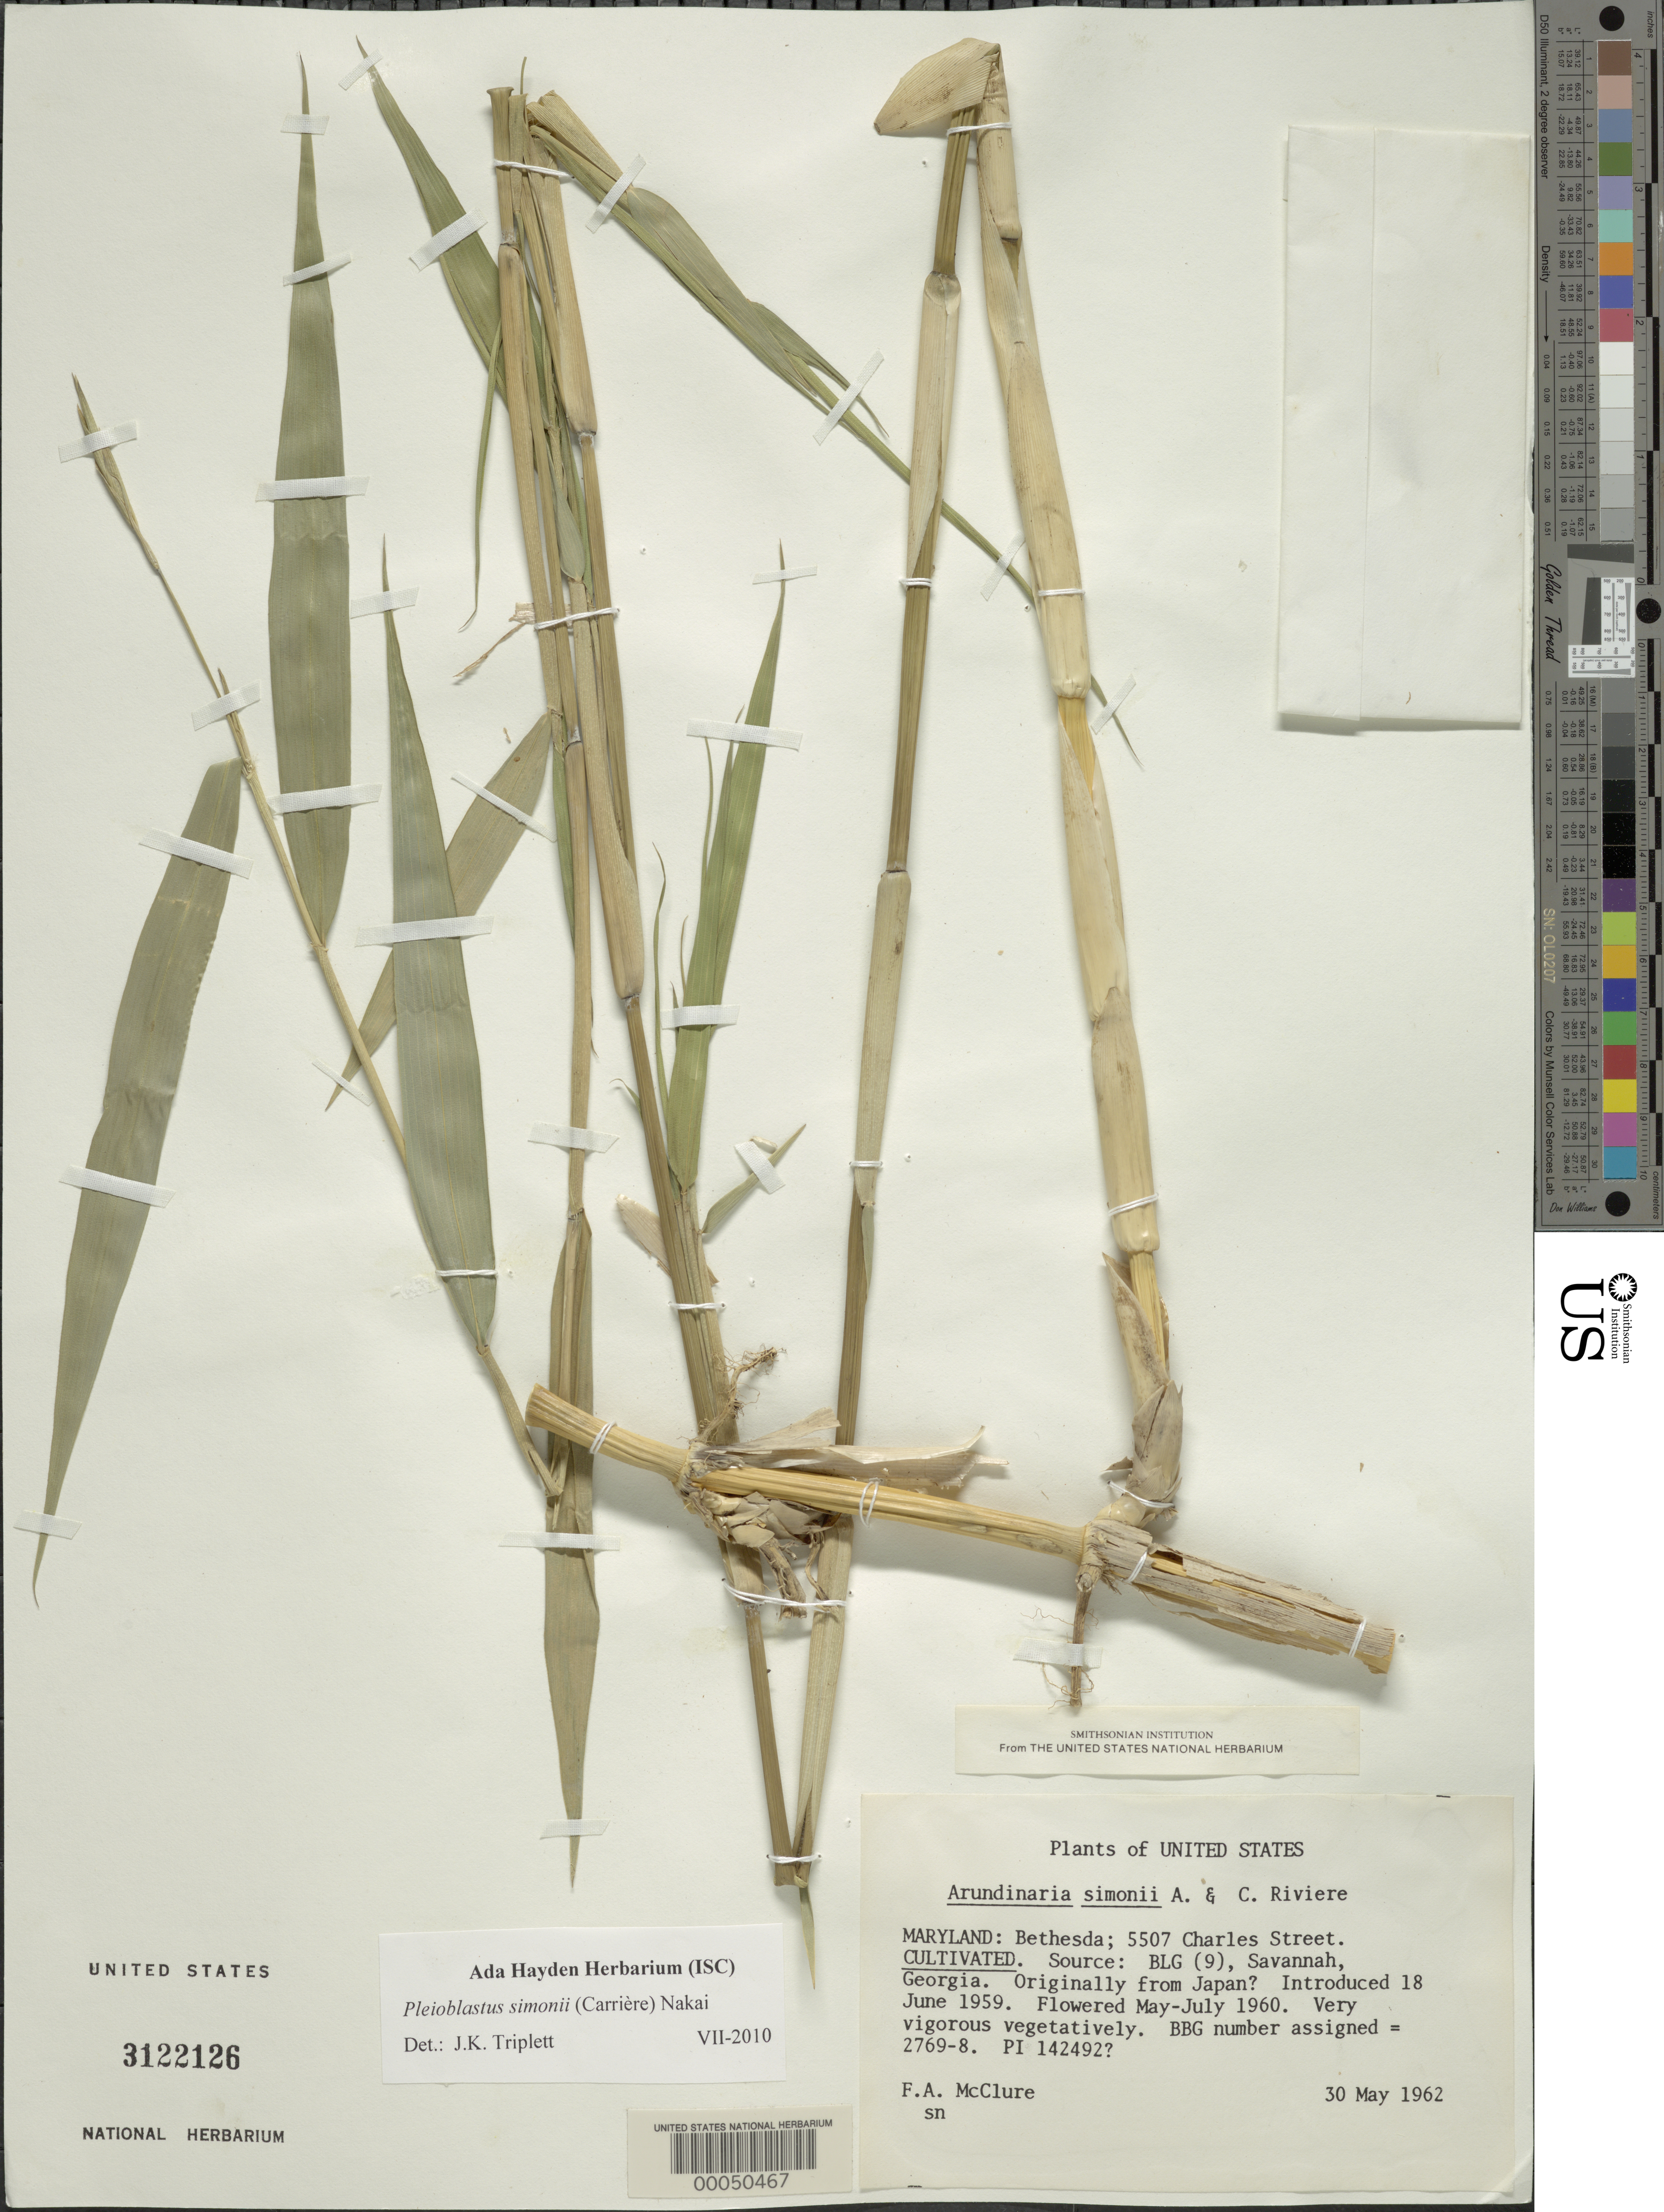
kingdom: Plantae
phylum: Tracheophyta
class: Liliopsida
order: Poales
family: Poaceae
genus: Pleioblastus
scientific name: Pleioblastus simonii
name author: (Carrière) Nakai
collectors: F. A. McClure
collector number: BBG 2769-8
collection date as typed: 30 May 1962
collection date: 1962-05-30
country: United States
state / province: Maryland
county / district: Montgomery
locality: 5507 Charles Street, Bethesda (Mcclure's Garden)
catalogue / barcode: US 3122126